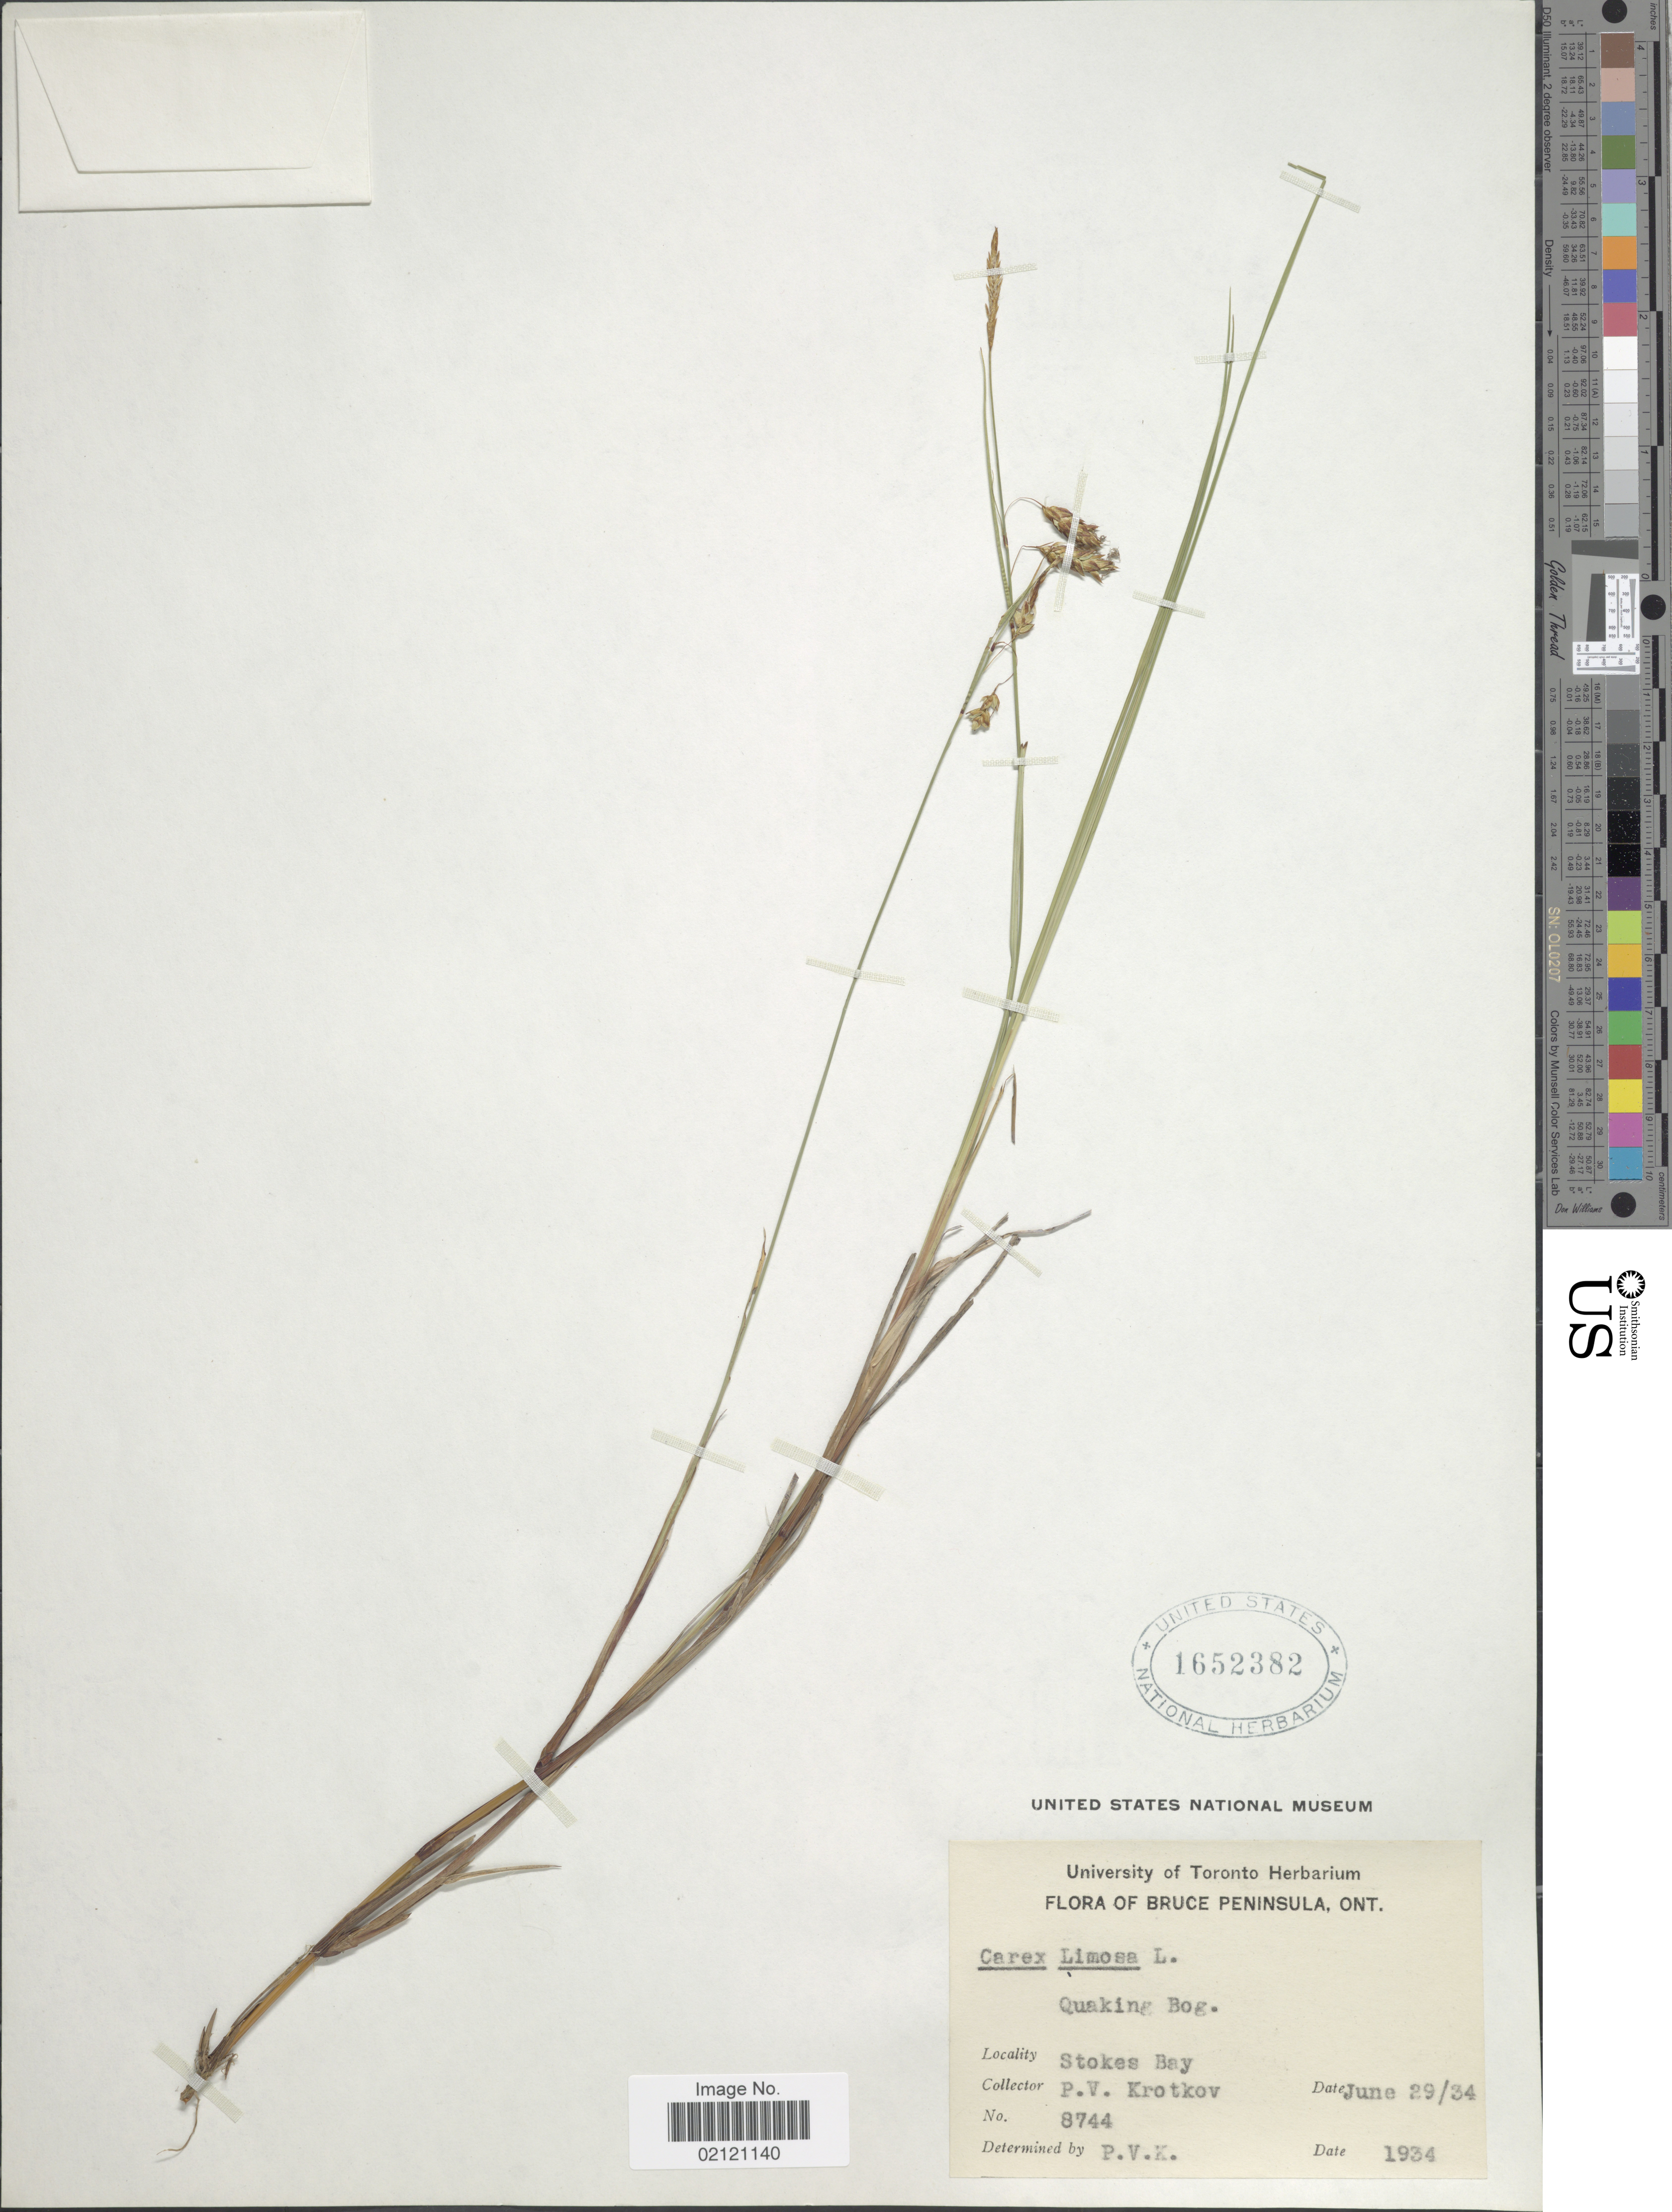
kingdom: Plantae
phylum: Tracheophyta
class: Liliopsida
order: Poales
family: Cyperaceae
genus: Carex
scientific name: Carex limosa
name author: L.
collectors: P. V. Krotkov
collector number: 8744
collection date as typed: Transcribed d/m/y: 29/6/34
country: Canada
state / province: Ontario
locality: Bruce Peninsula, Quaking Bog, Stokes Bay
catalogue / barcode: US 1652382